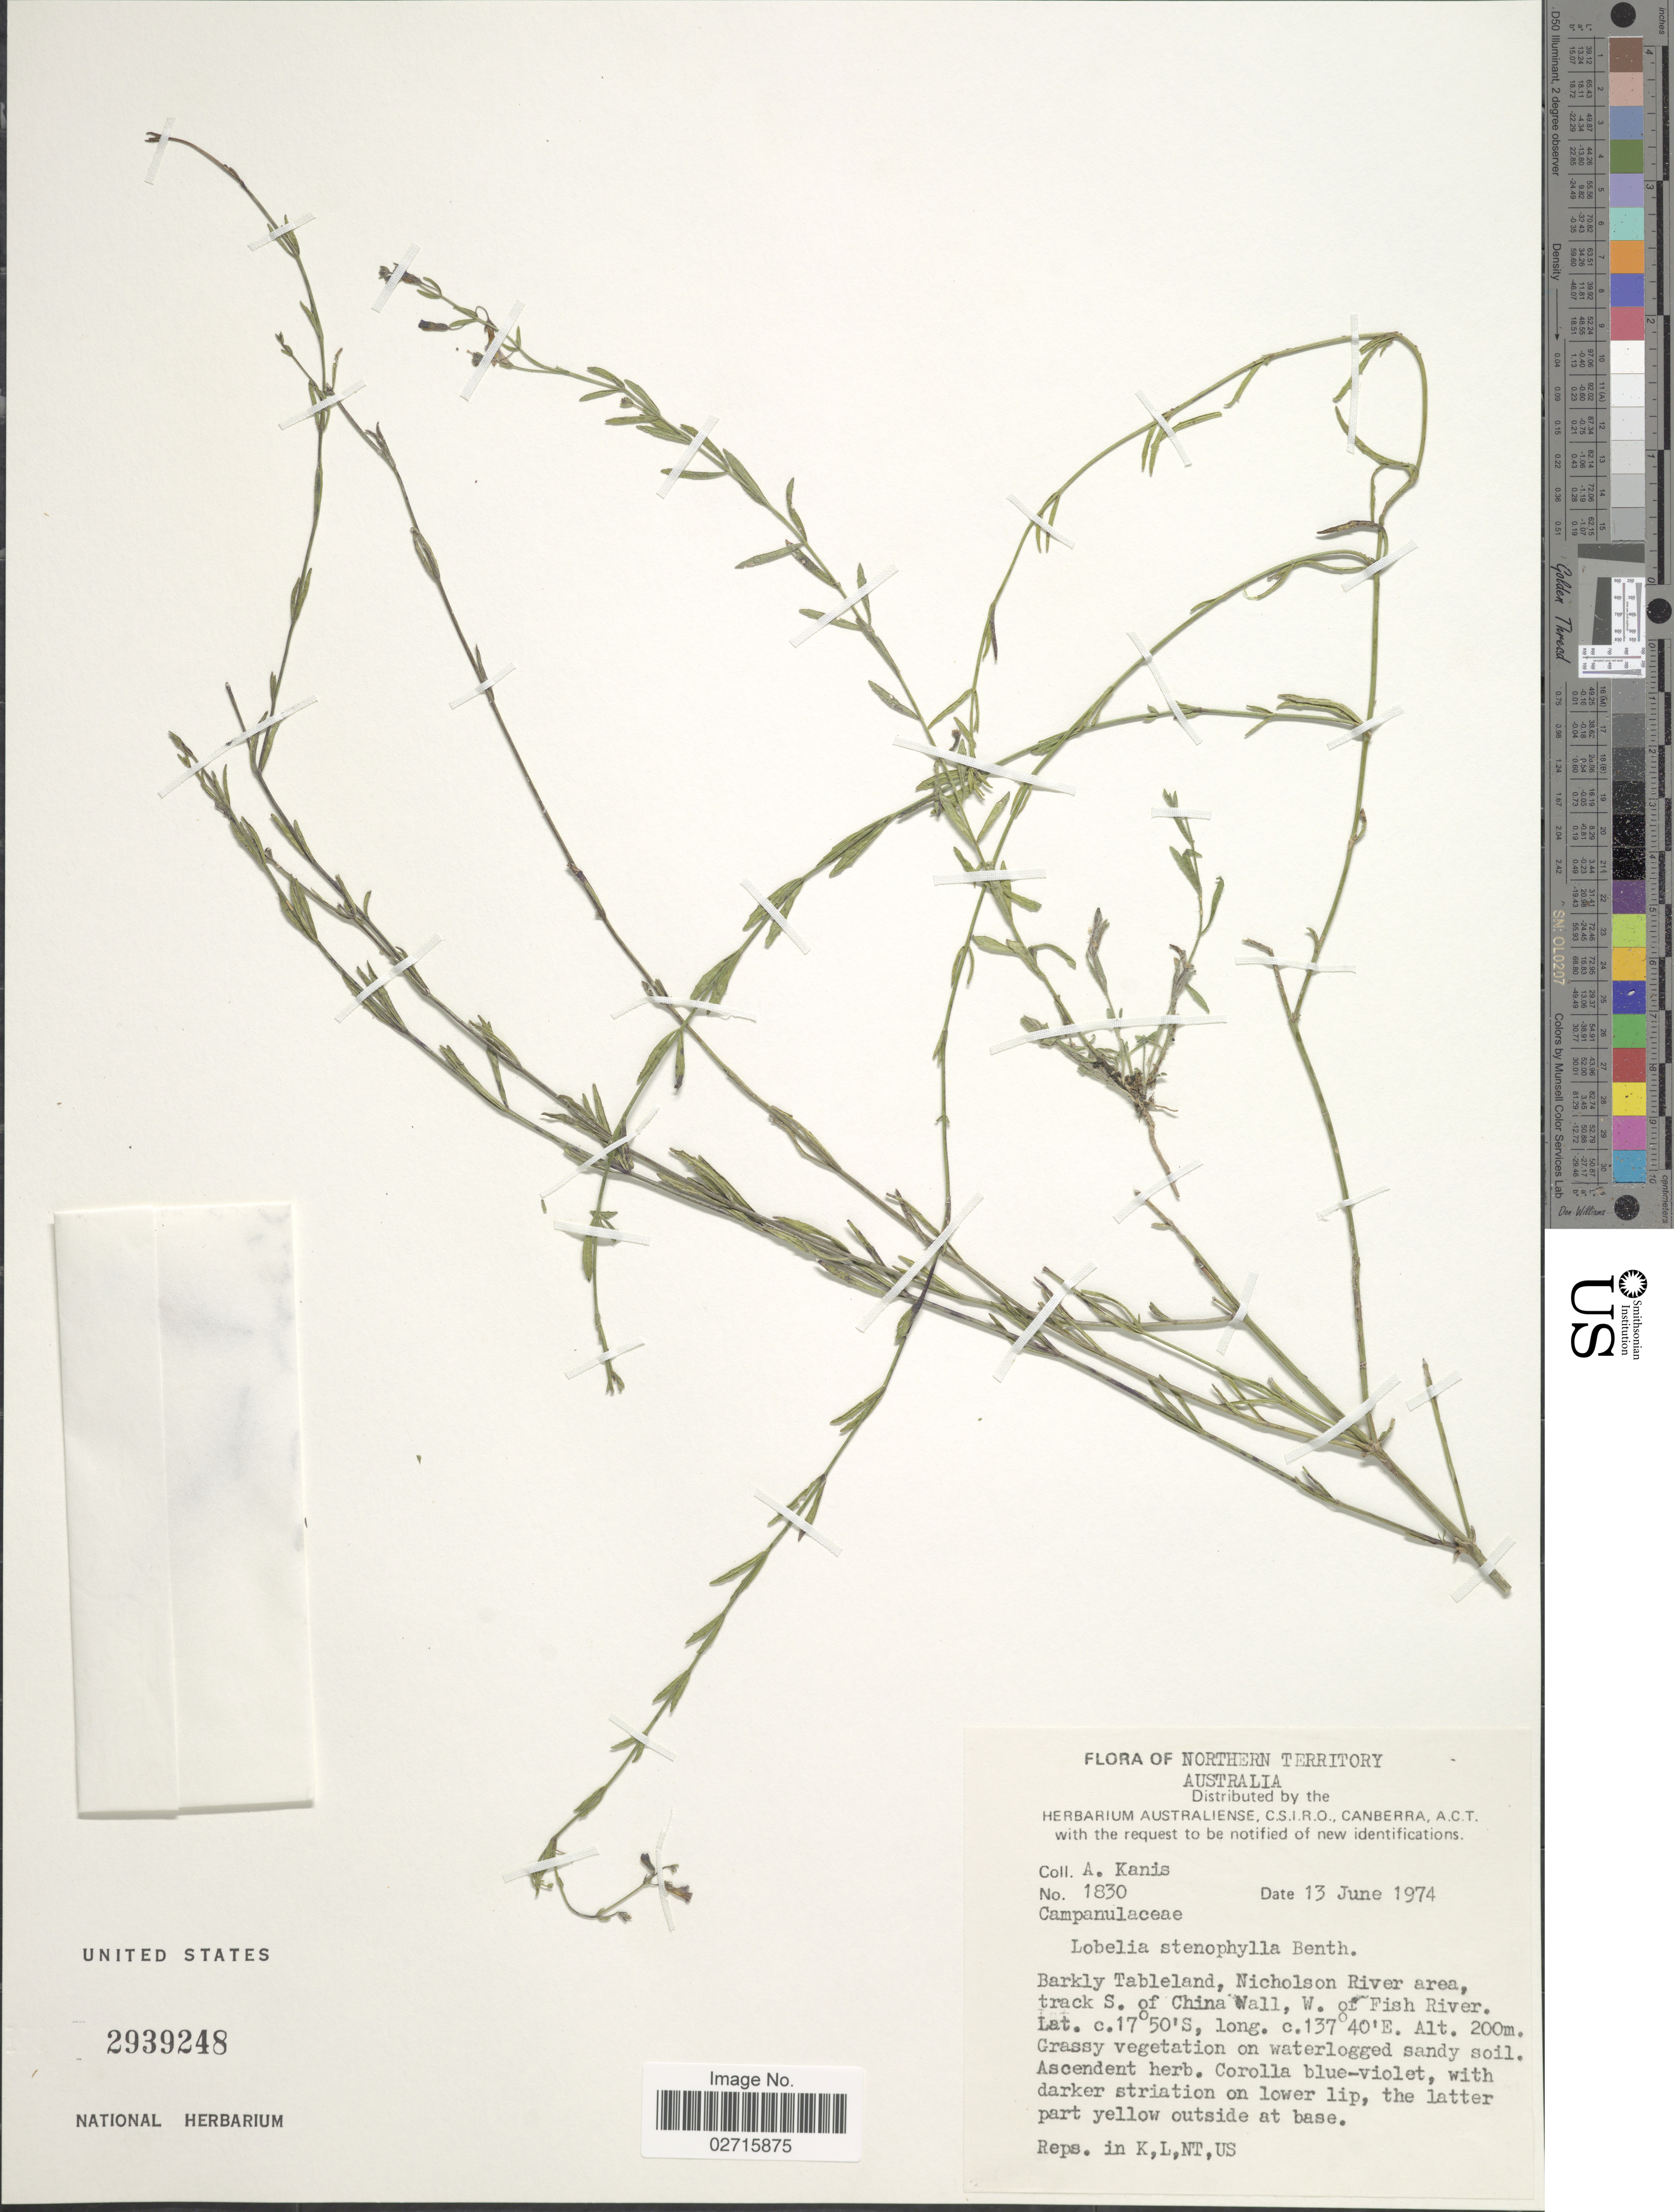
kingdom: Plantae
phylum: Tracheophyta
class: Magnoliopsida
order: Asterales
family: Campanulaceae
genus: Lobelia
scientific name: Lobelia stenophylla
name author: Benth.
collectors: A. Kanis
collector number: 1830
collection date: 1974-06-13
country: Australia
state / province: Northern Territory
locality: Barkly Tableland, Nicholson River area, track S. of China Wall, W. of Fish River.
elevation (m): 200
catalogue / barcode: US 2939248